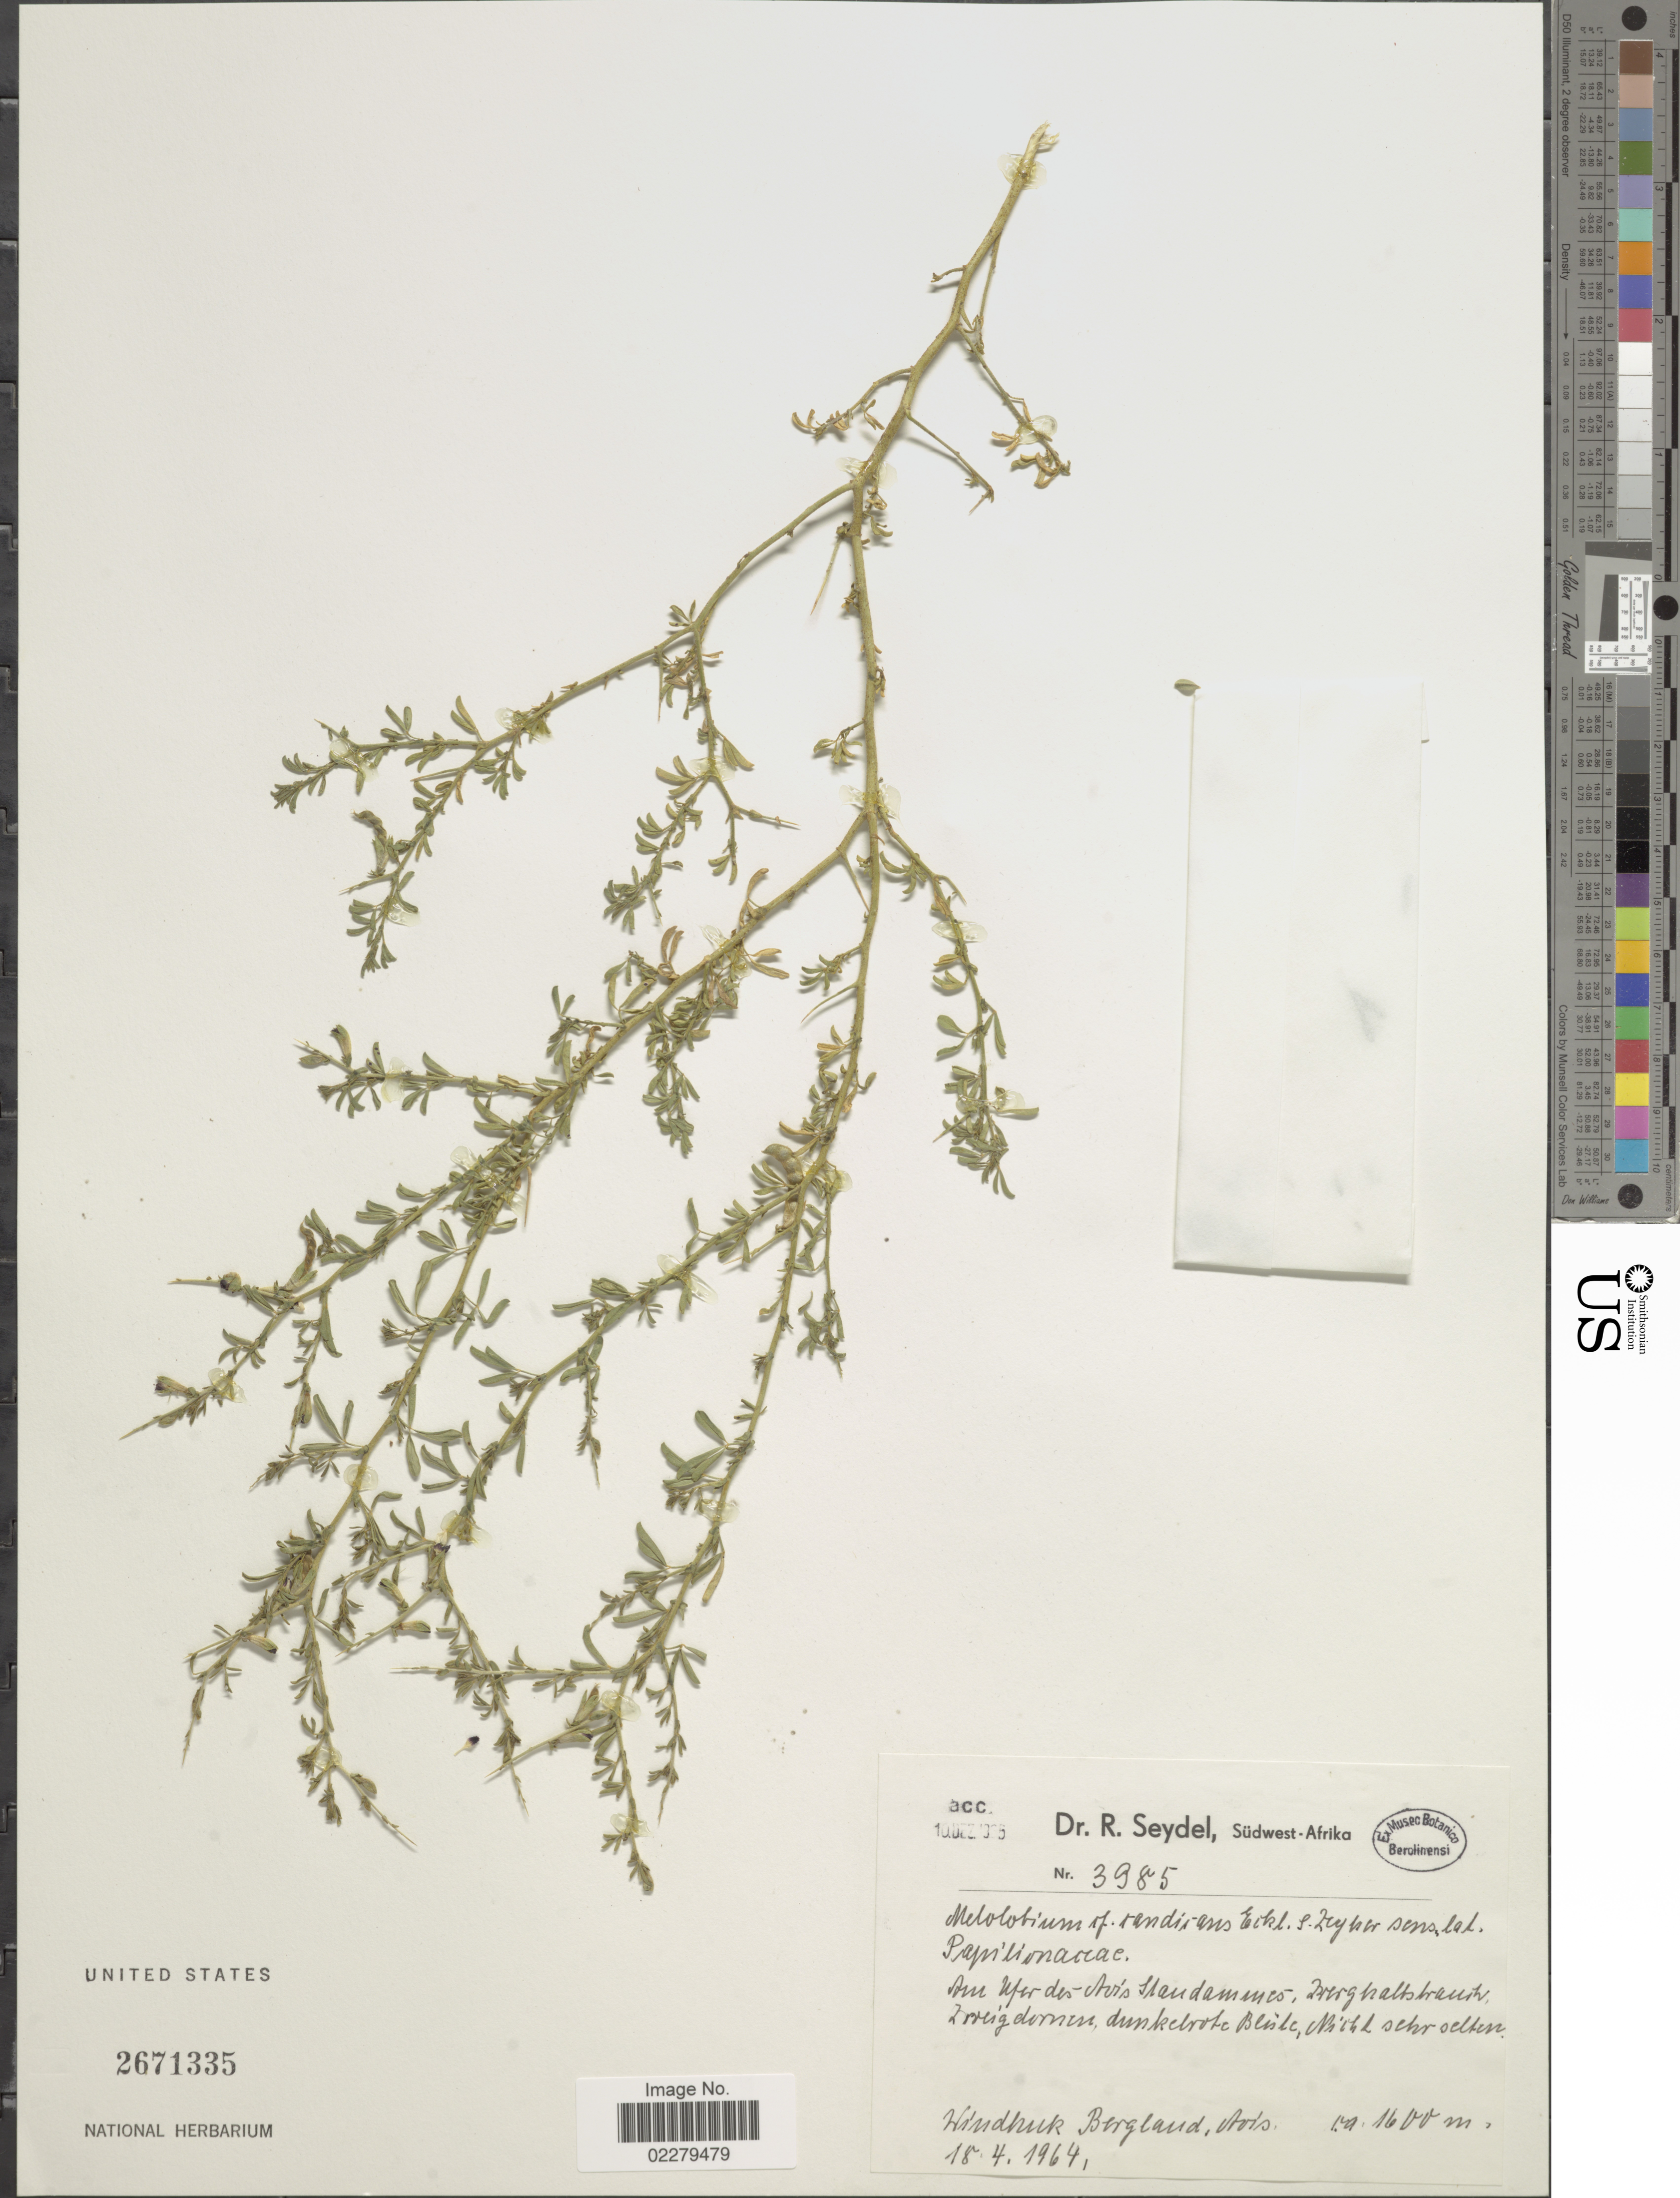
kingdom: Plantae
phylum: Tracheophyta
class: Magnoliopsida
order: Fabales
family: Fabaceae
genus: Melolobium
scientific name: Melolobium candicans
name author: Eckl. & Zeyh.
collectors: R. Seydel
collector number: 3985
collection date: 1964-04-18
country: Namibia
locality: Sudwest- Afrika. Windhuk Bergland, Avis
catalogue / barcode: US 2671335